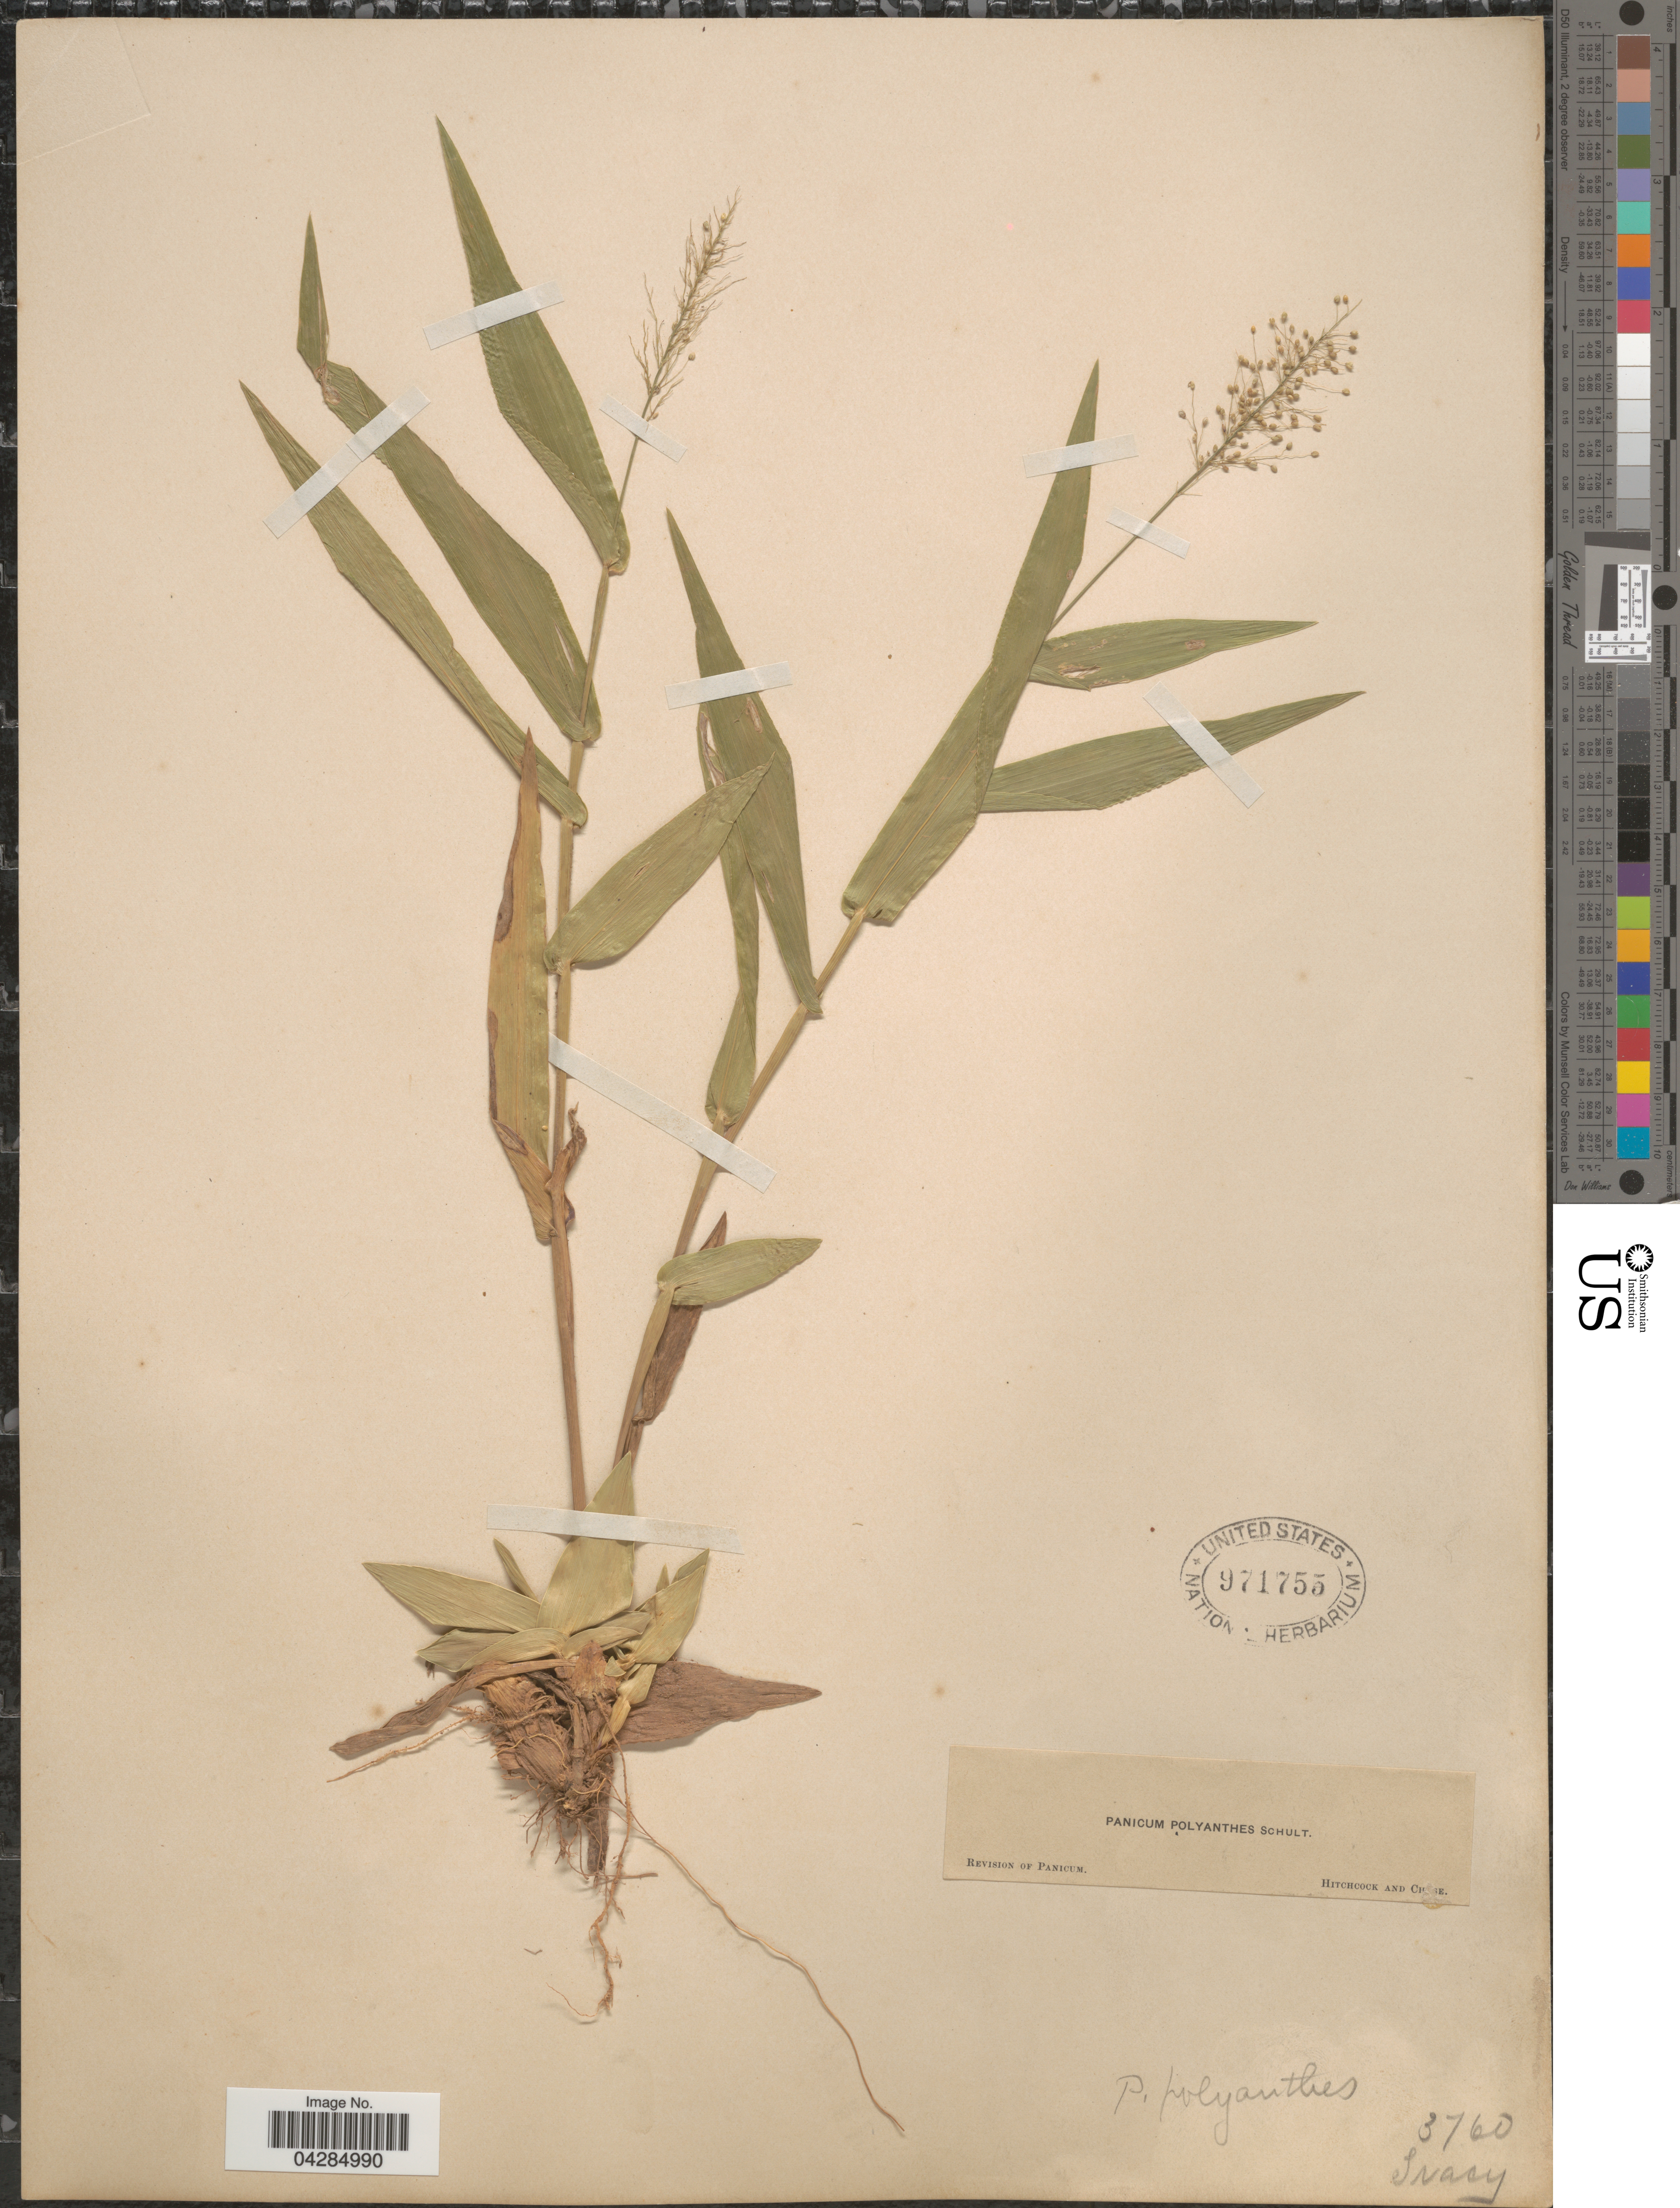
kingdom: Plantae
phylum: Tracheophyta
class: Liliopsida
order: Poales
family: Poaceae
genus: Dichanthelium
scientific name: Dichanthelium portoricense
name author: (Desv. ex Ham.) B.F. Hansen & Wunderlin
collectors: -. Tracy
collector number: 3760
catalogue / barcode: US 971755